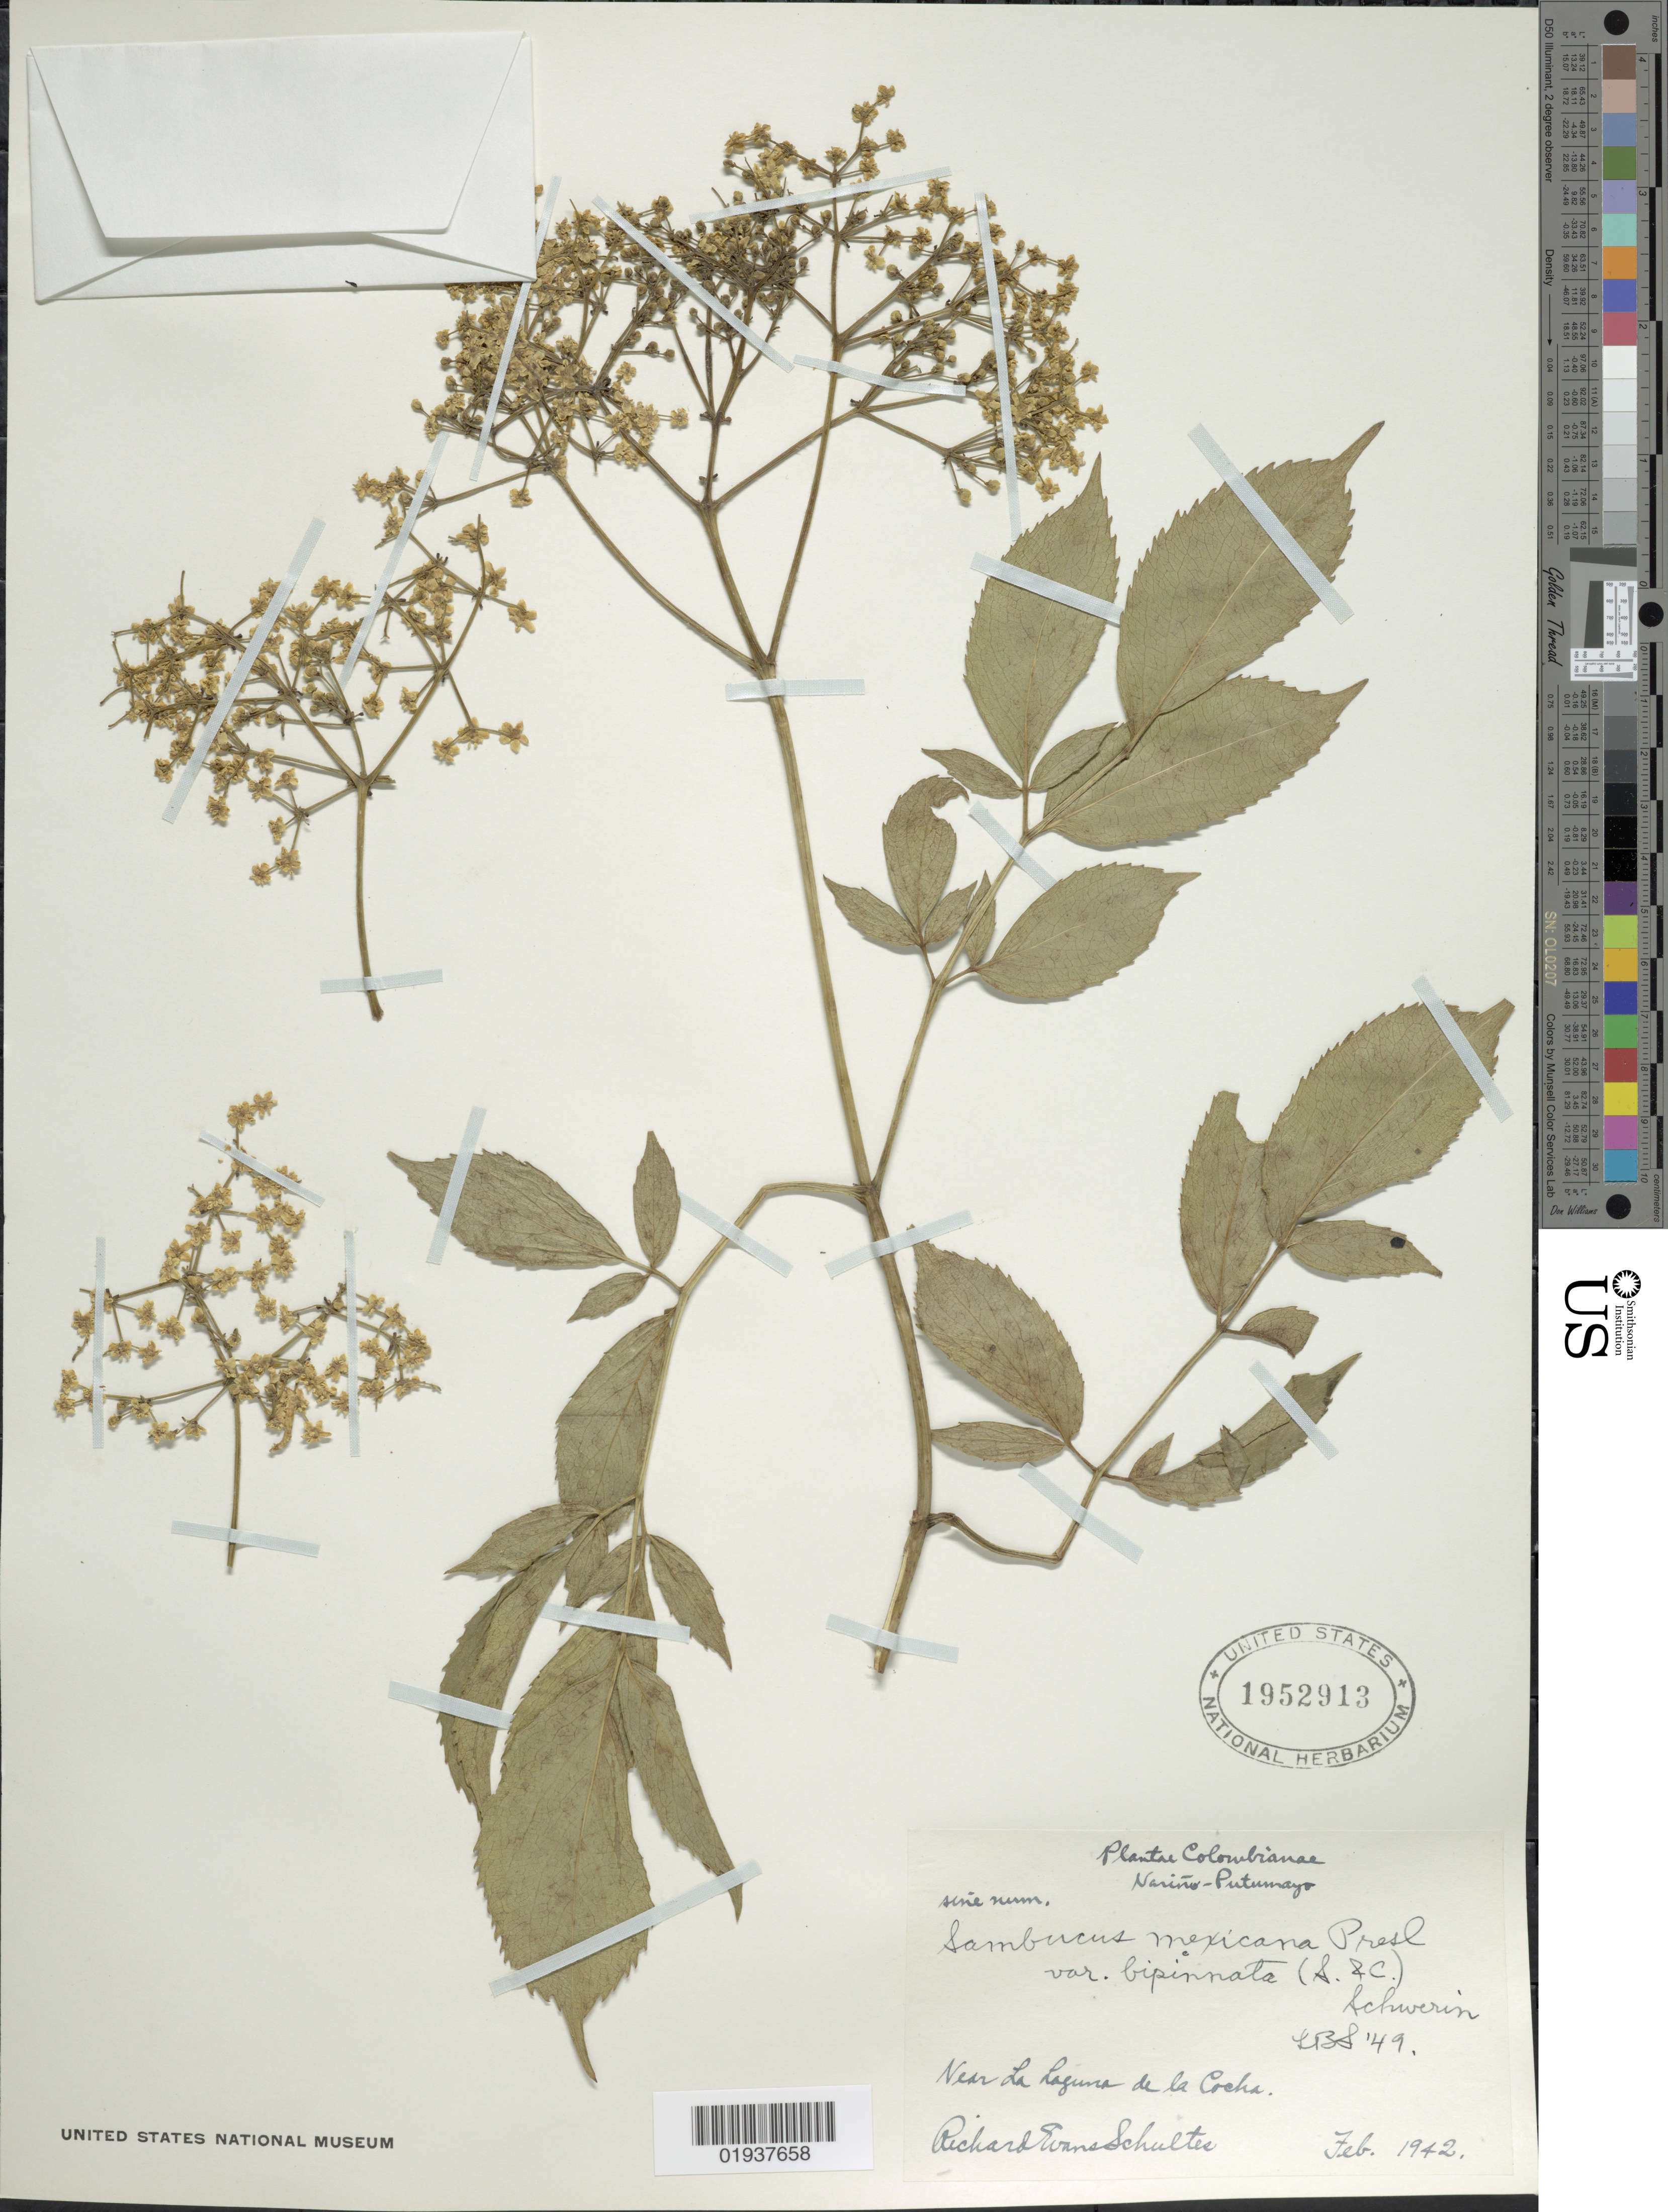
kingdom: Plantae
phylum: Tracheophyta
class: Magnoliopsida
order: Dipsacales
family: Viburnaceae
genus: Sambucus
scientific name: Sambucus canadensis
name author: L.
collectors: R. E. Schultes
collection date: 1942-02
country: Colombia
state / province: Putumayo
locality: Nariño-Putumayo, Near de Laguna de la Cocha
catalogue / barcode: US 1952913